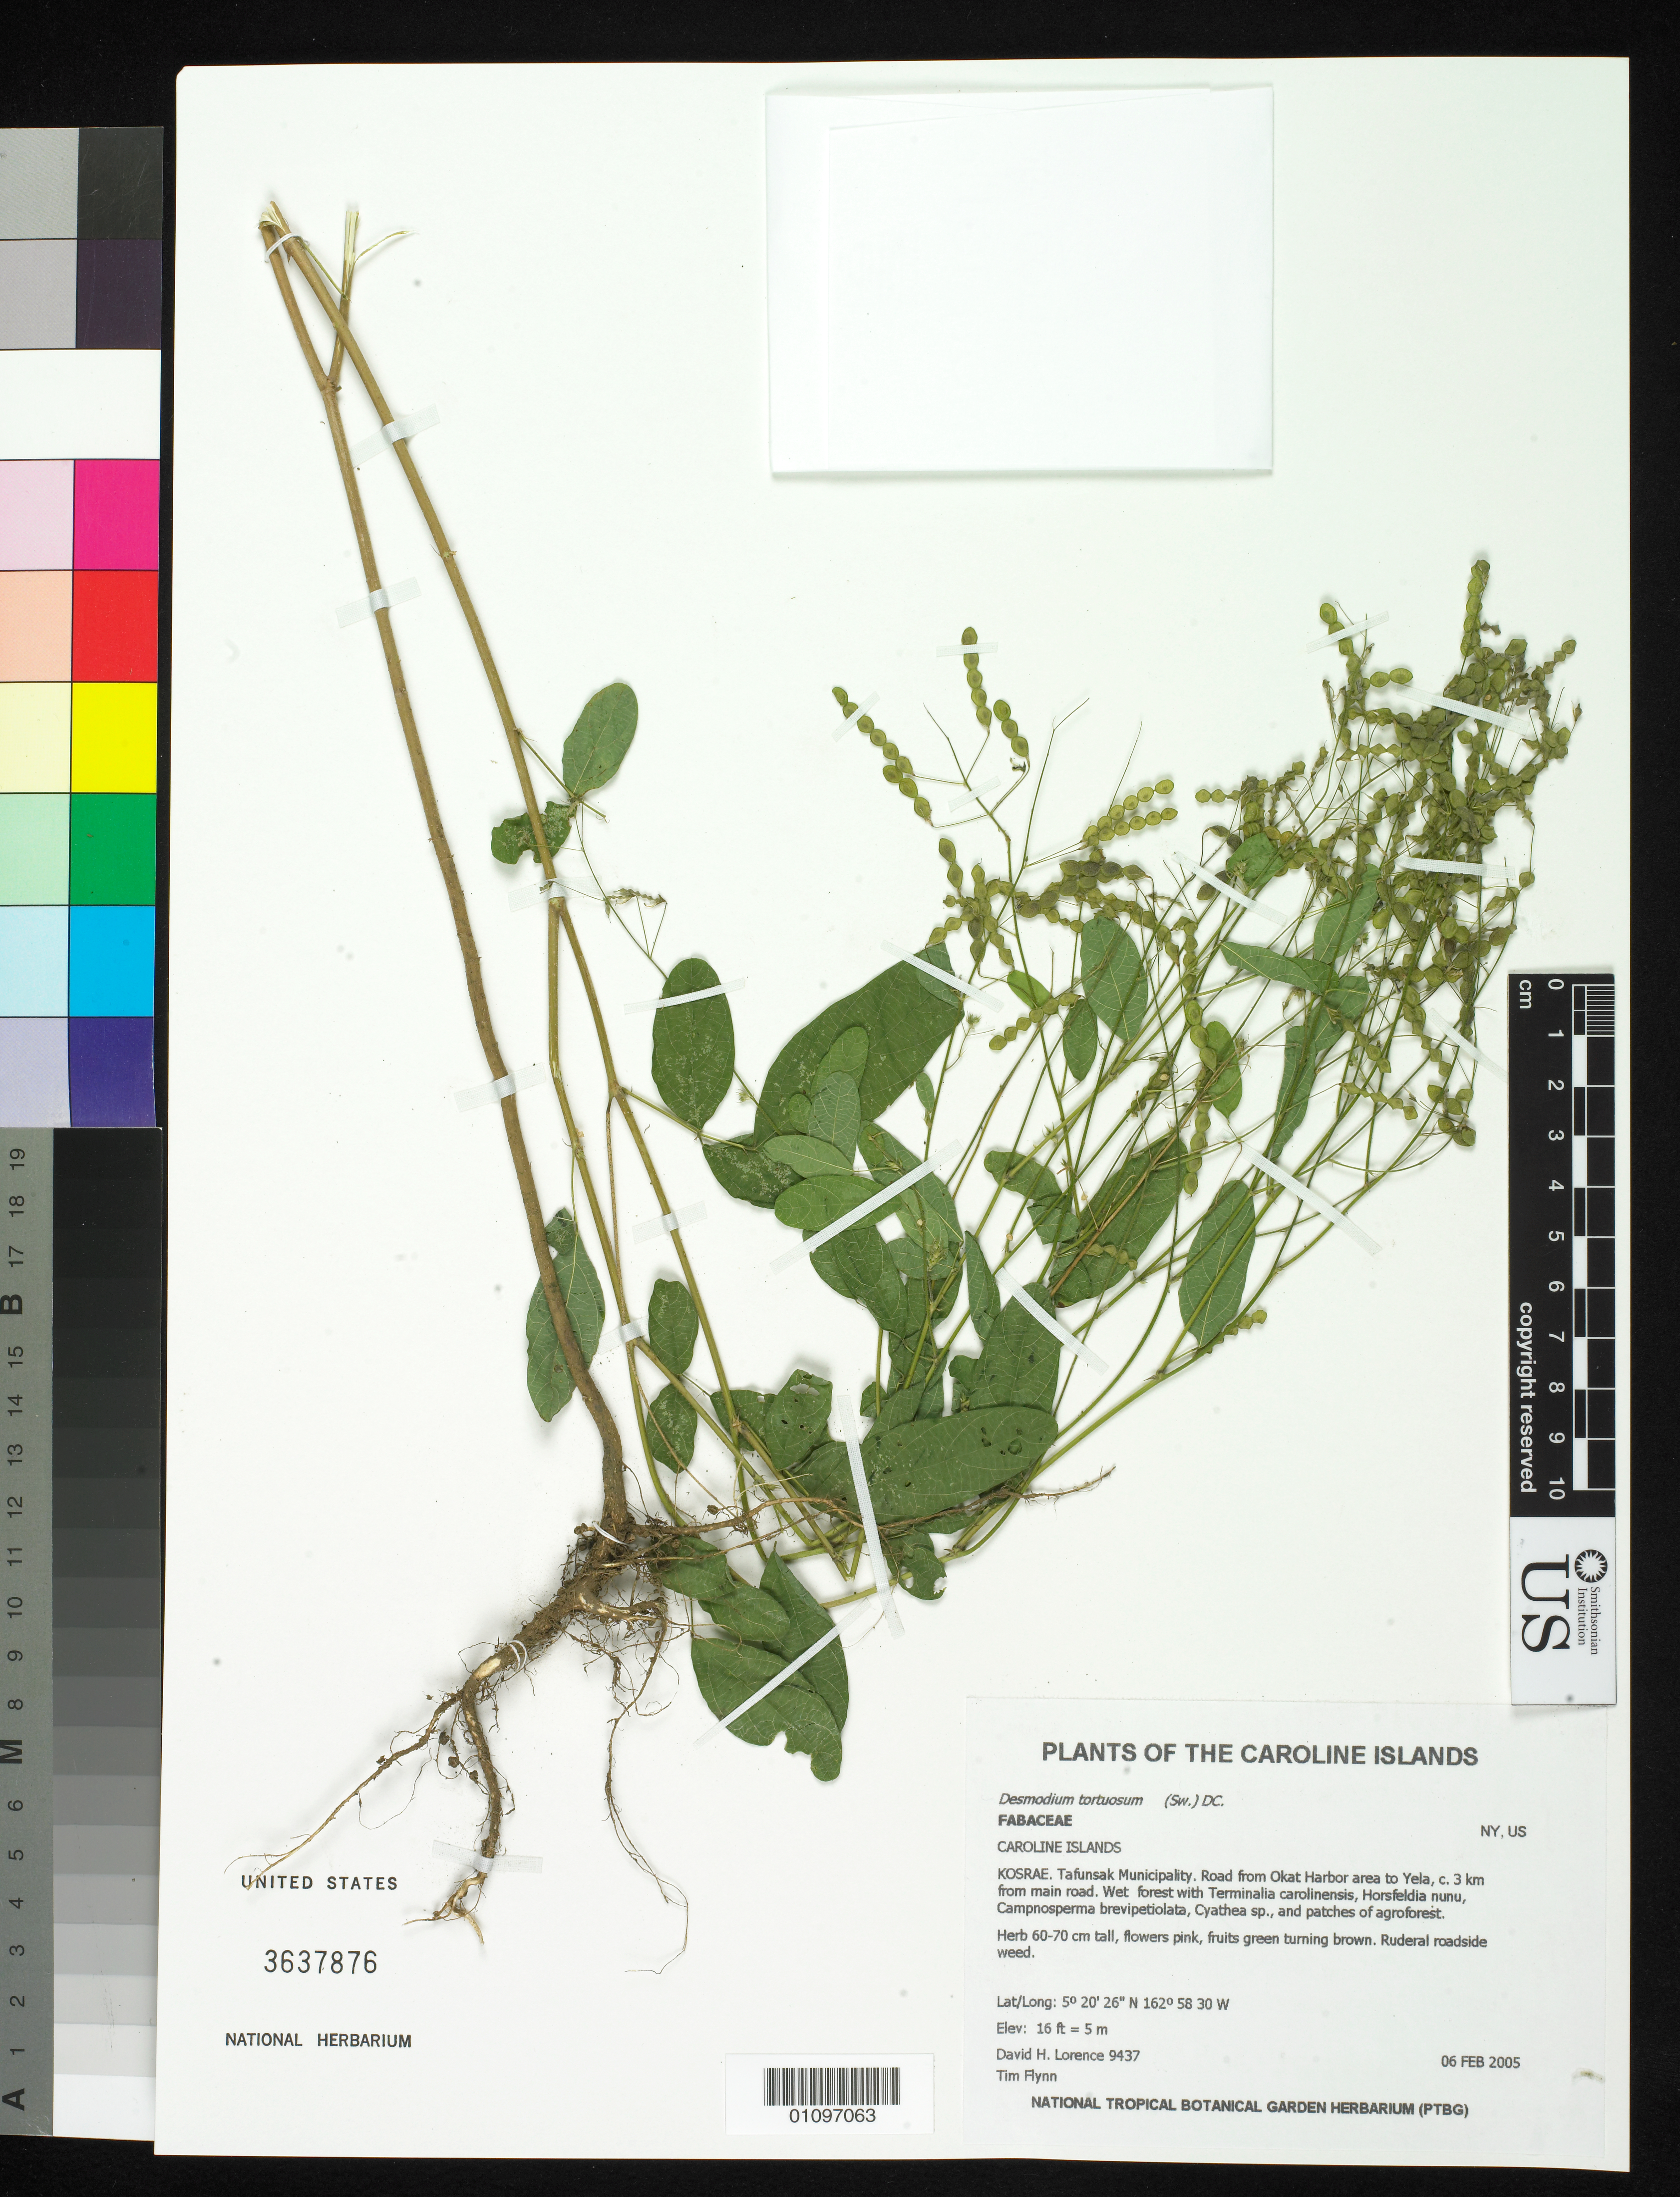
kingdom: Plantae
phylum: Tracheophyta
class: Magnoliopsida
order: Fabales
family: Fabaceae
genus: Desmodium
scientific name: Desmodium tortuosum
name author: (Sw.) DC.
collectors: D. Lorence & T. W. Flynn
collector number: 9437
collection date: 2005-02-06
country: Micronesia, Federated States of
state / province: Kosrae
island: Kosrae [Kusaie]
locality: Tafunsak municipality. road from Okat Harbor area to Yela, c. 3 km from main road.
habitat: wet forest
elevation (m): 5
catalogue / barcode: US 3637876